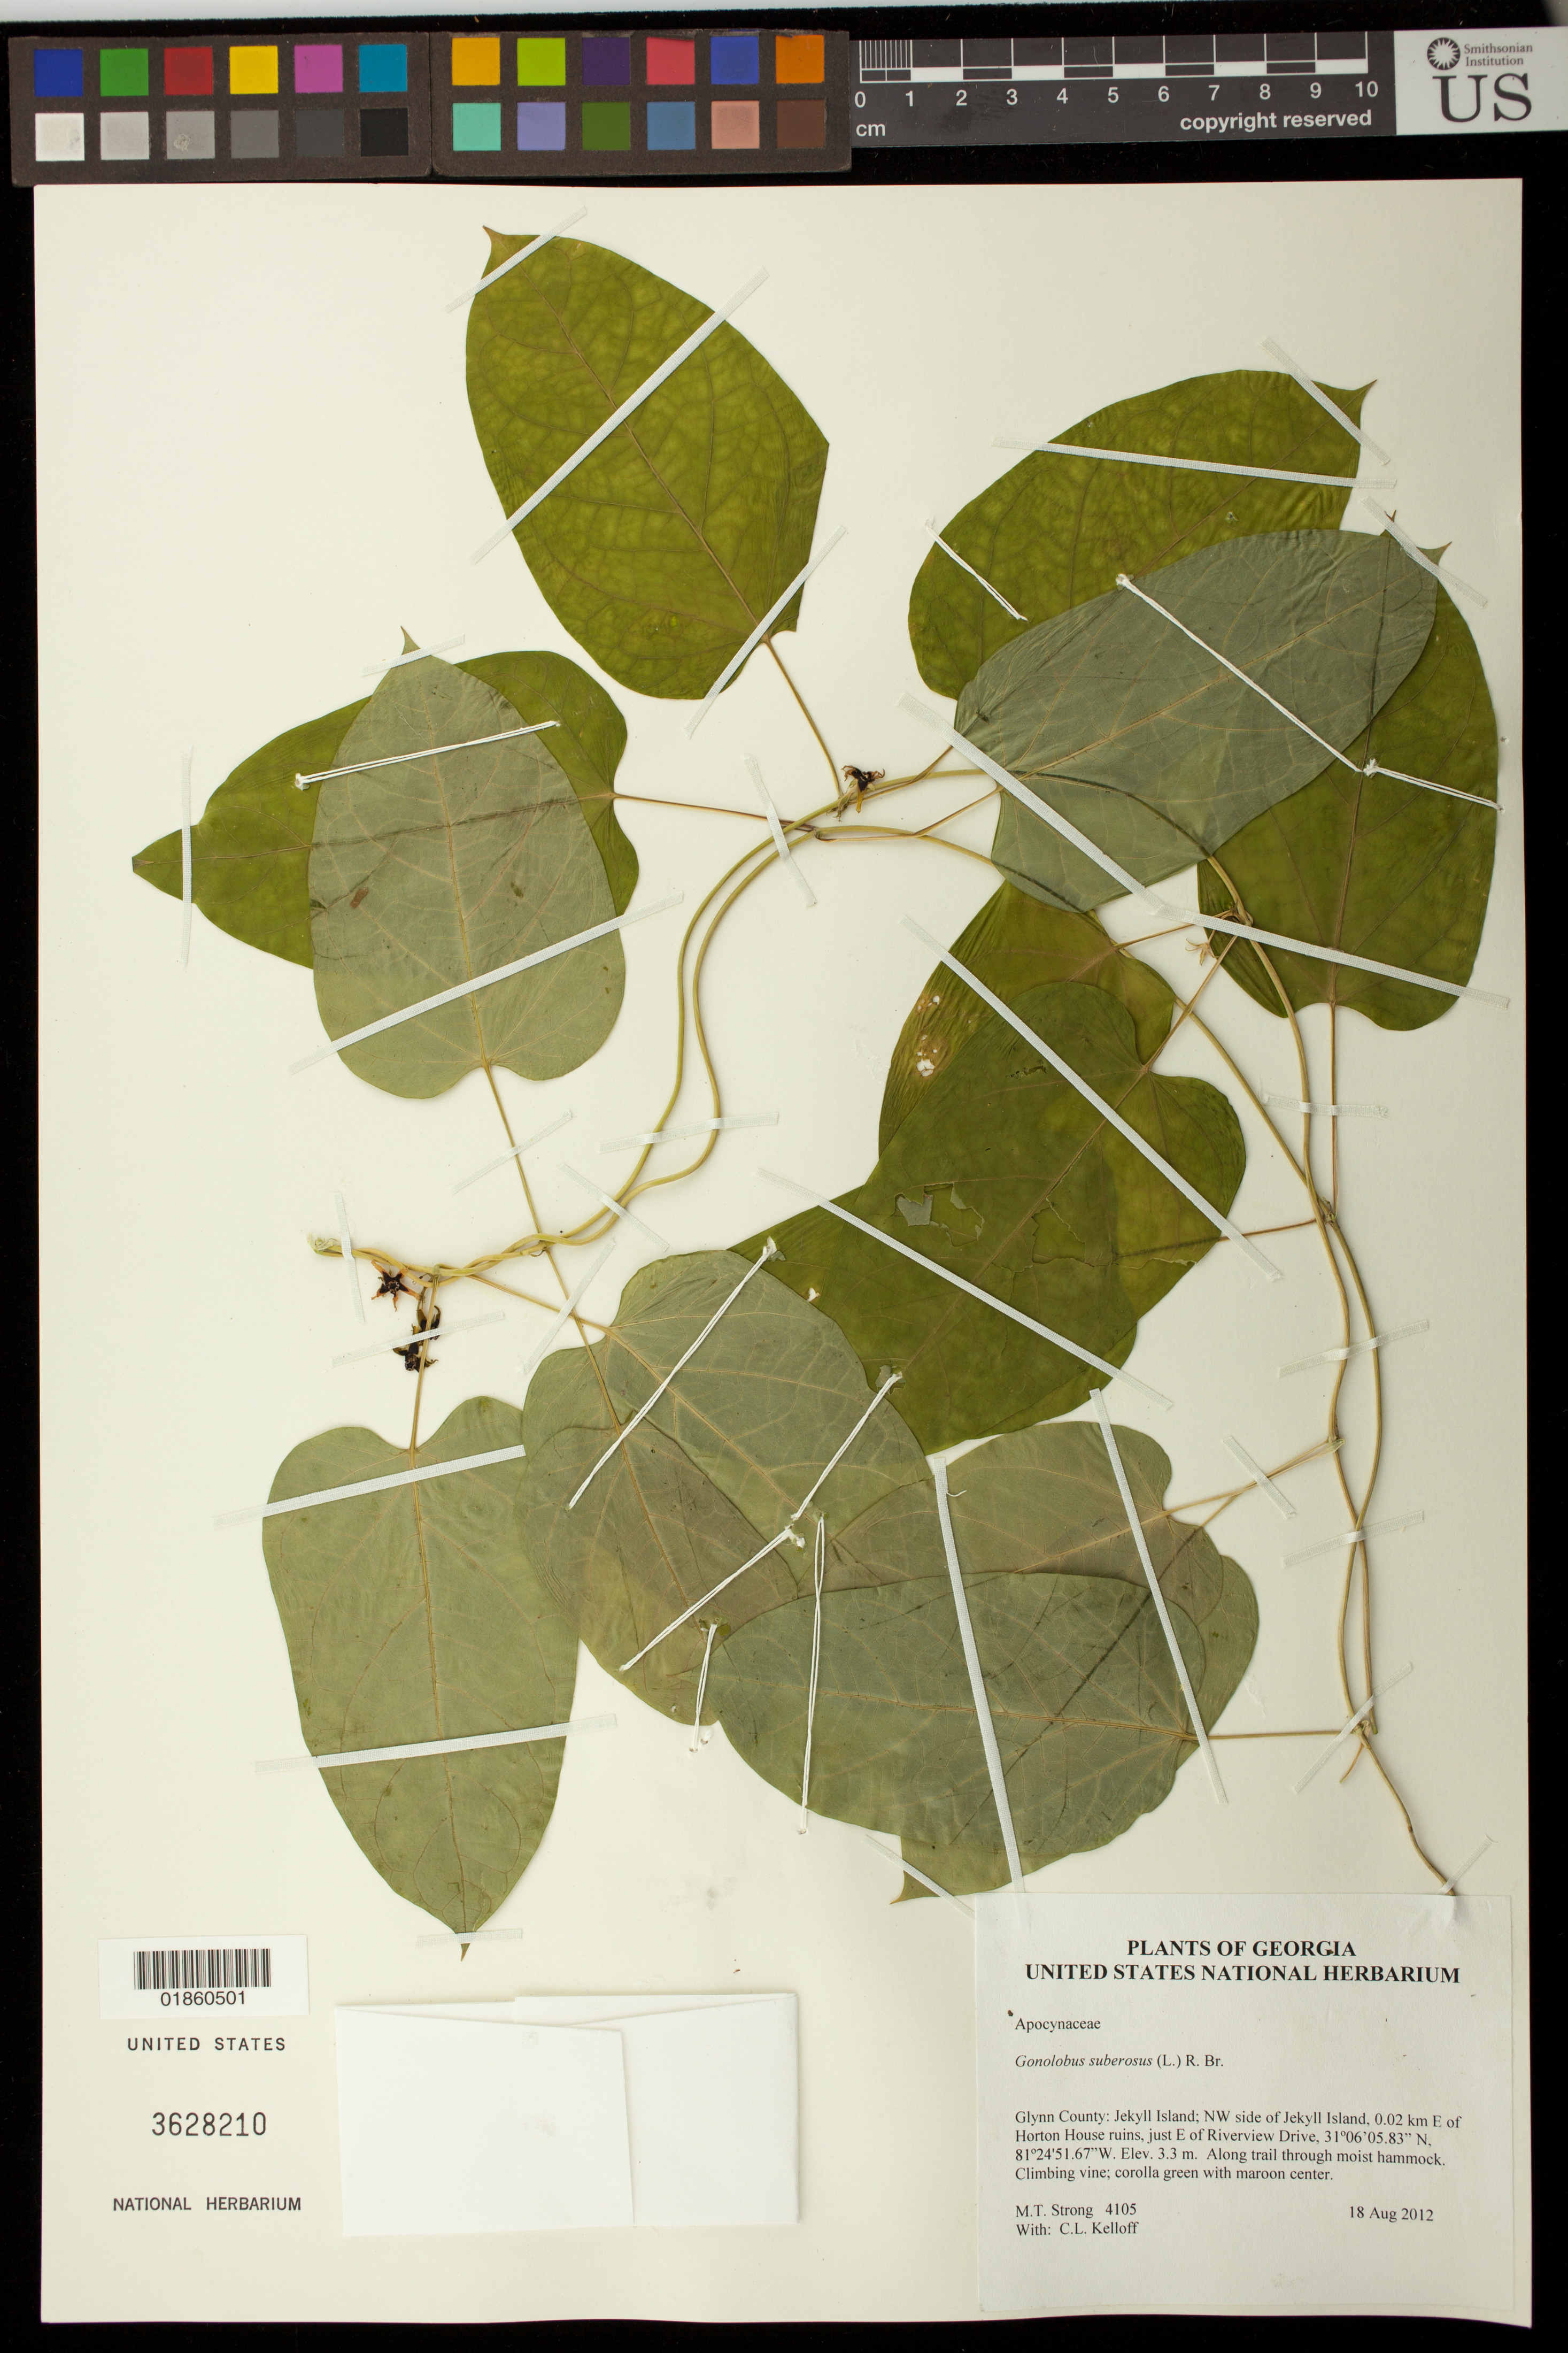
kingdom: Plantae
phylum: Tracheophyta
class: Magnoliopsida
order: Gentianales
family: Apocynaceae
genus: Gonolobus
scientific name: Gonolobus suberosus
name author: (L.) R. Br.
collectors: M. T. Strong & C. L. Kelloff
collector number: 4105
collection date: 2012-08-18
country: United States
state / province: Georgia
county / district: Glynn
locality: Jekyll Island; NW side of Jekyll Island, 0.02 km E of Horton House ruins, just E of Riverview Drive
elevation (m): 3.3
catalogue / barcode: US 3628210